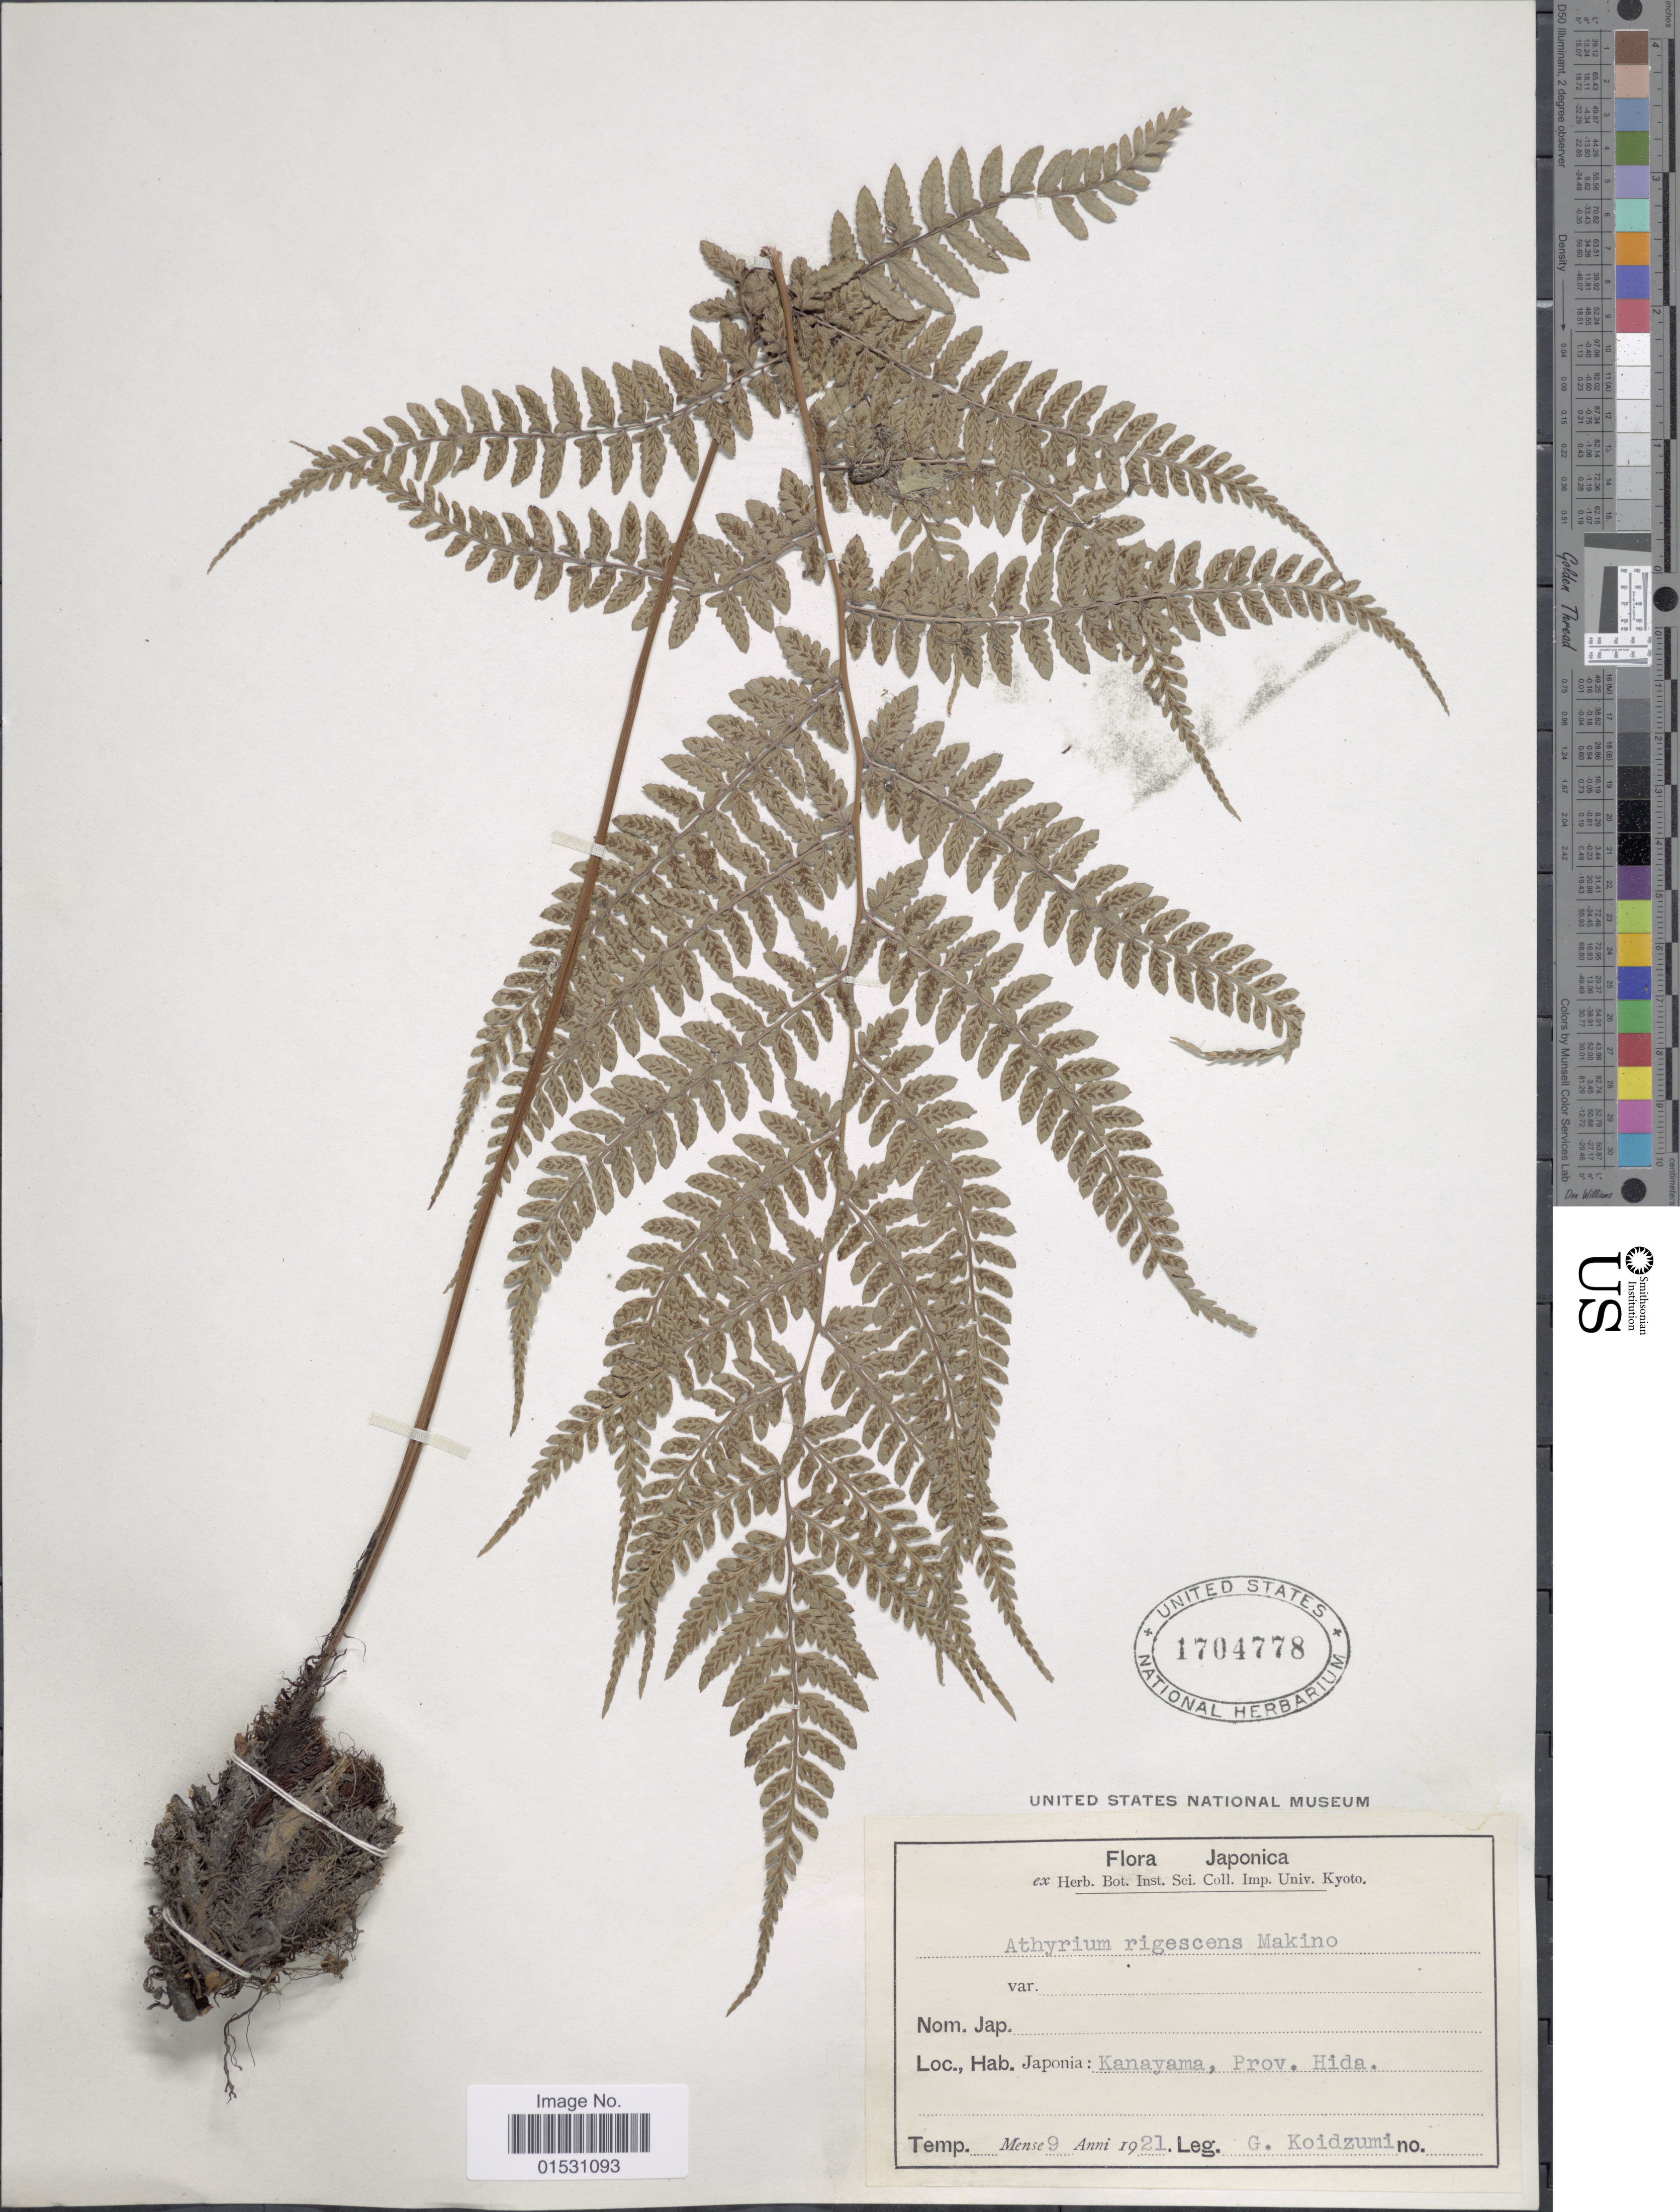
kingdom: Plantae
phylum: Tracheophyta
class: Polypodiopsida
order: Polypodiales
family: Athyriaceae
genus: Athyrium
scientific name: Athyrium rigescens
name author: Makino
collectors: G. Koidzumi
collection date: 1921-09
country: Japan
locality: Japonia: Kanayama, Prov. Hida.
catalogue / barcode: US 1704778